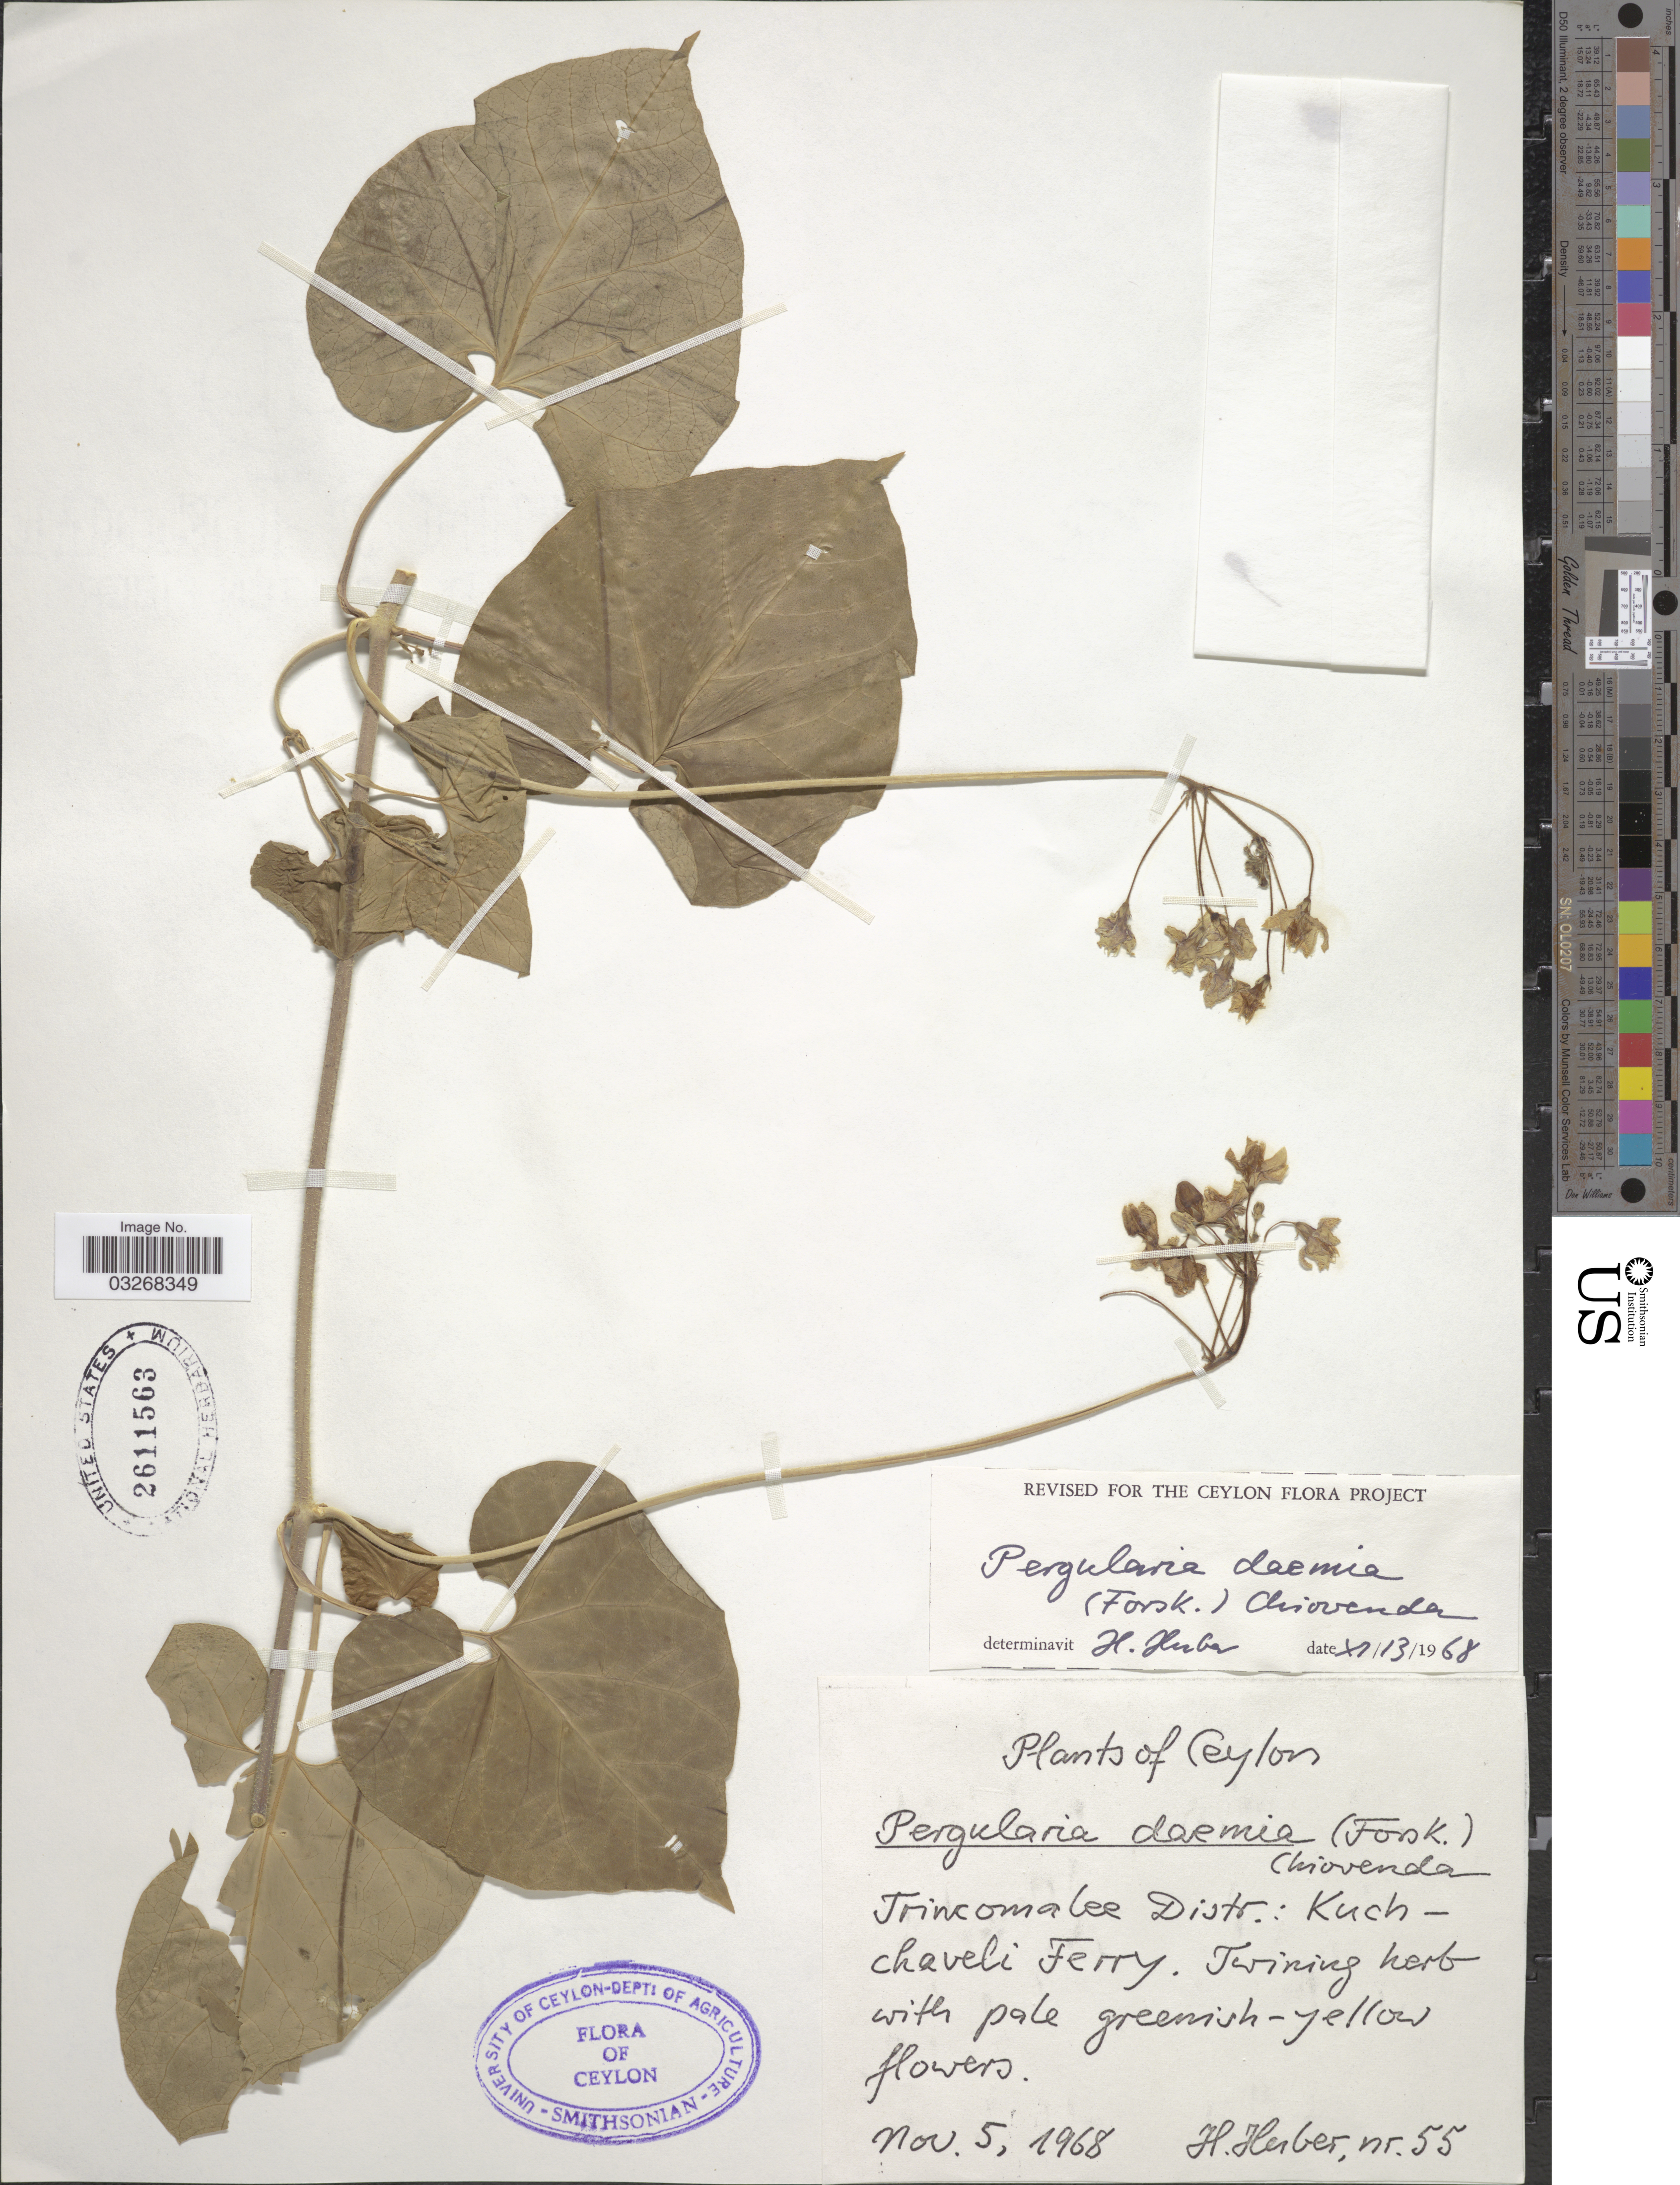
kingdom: Plantae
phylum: Tracheophyta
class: Magnoliopsida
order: Gentianales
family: Apocynaceae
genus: Pergularia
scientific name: Pergularia daemia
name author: (Forssk.) Chiov.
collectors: H. Huber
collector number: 55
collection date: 1968-11-05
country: Sri Lanka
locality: Ceylon. Trincomalee Distr.: Kuchchaveli Ferry.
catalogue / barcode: US 2611563